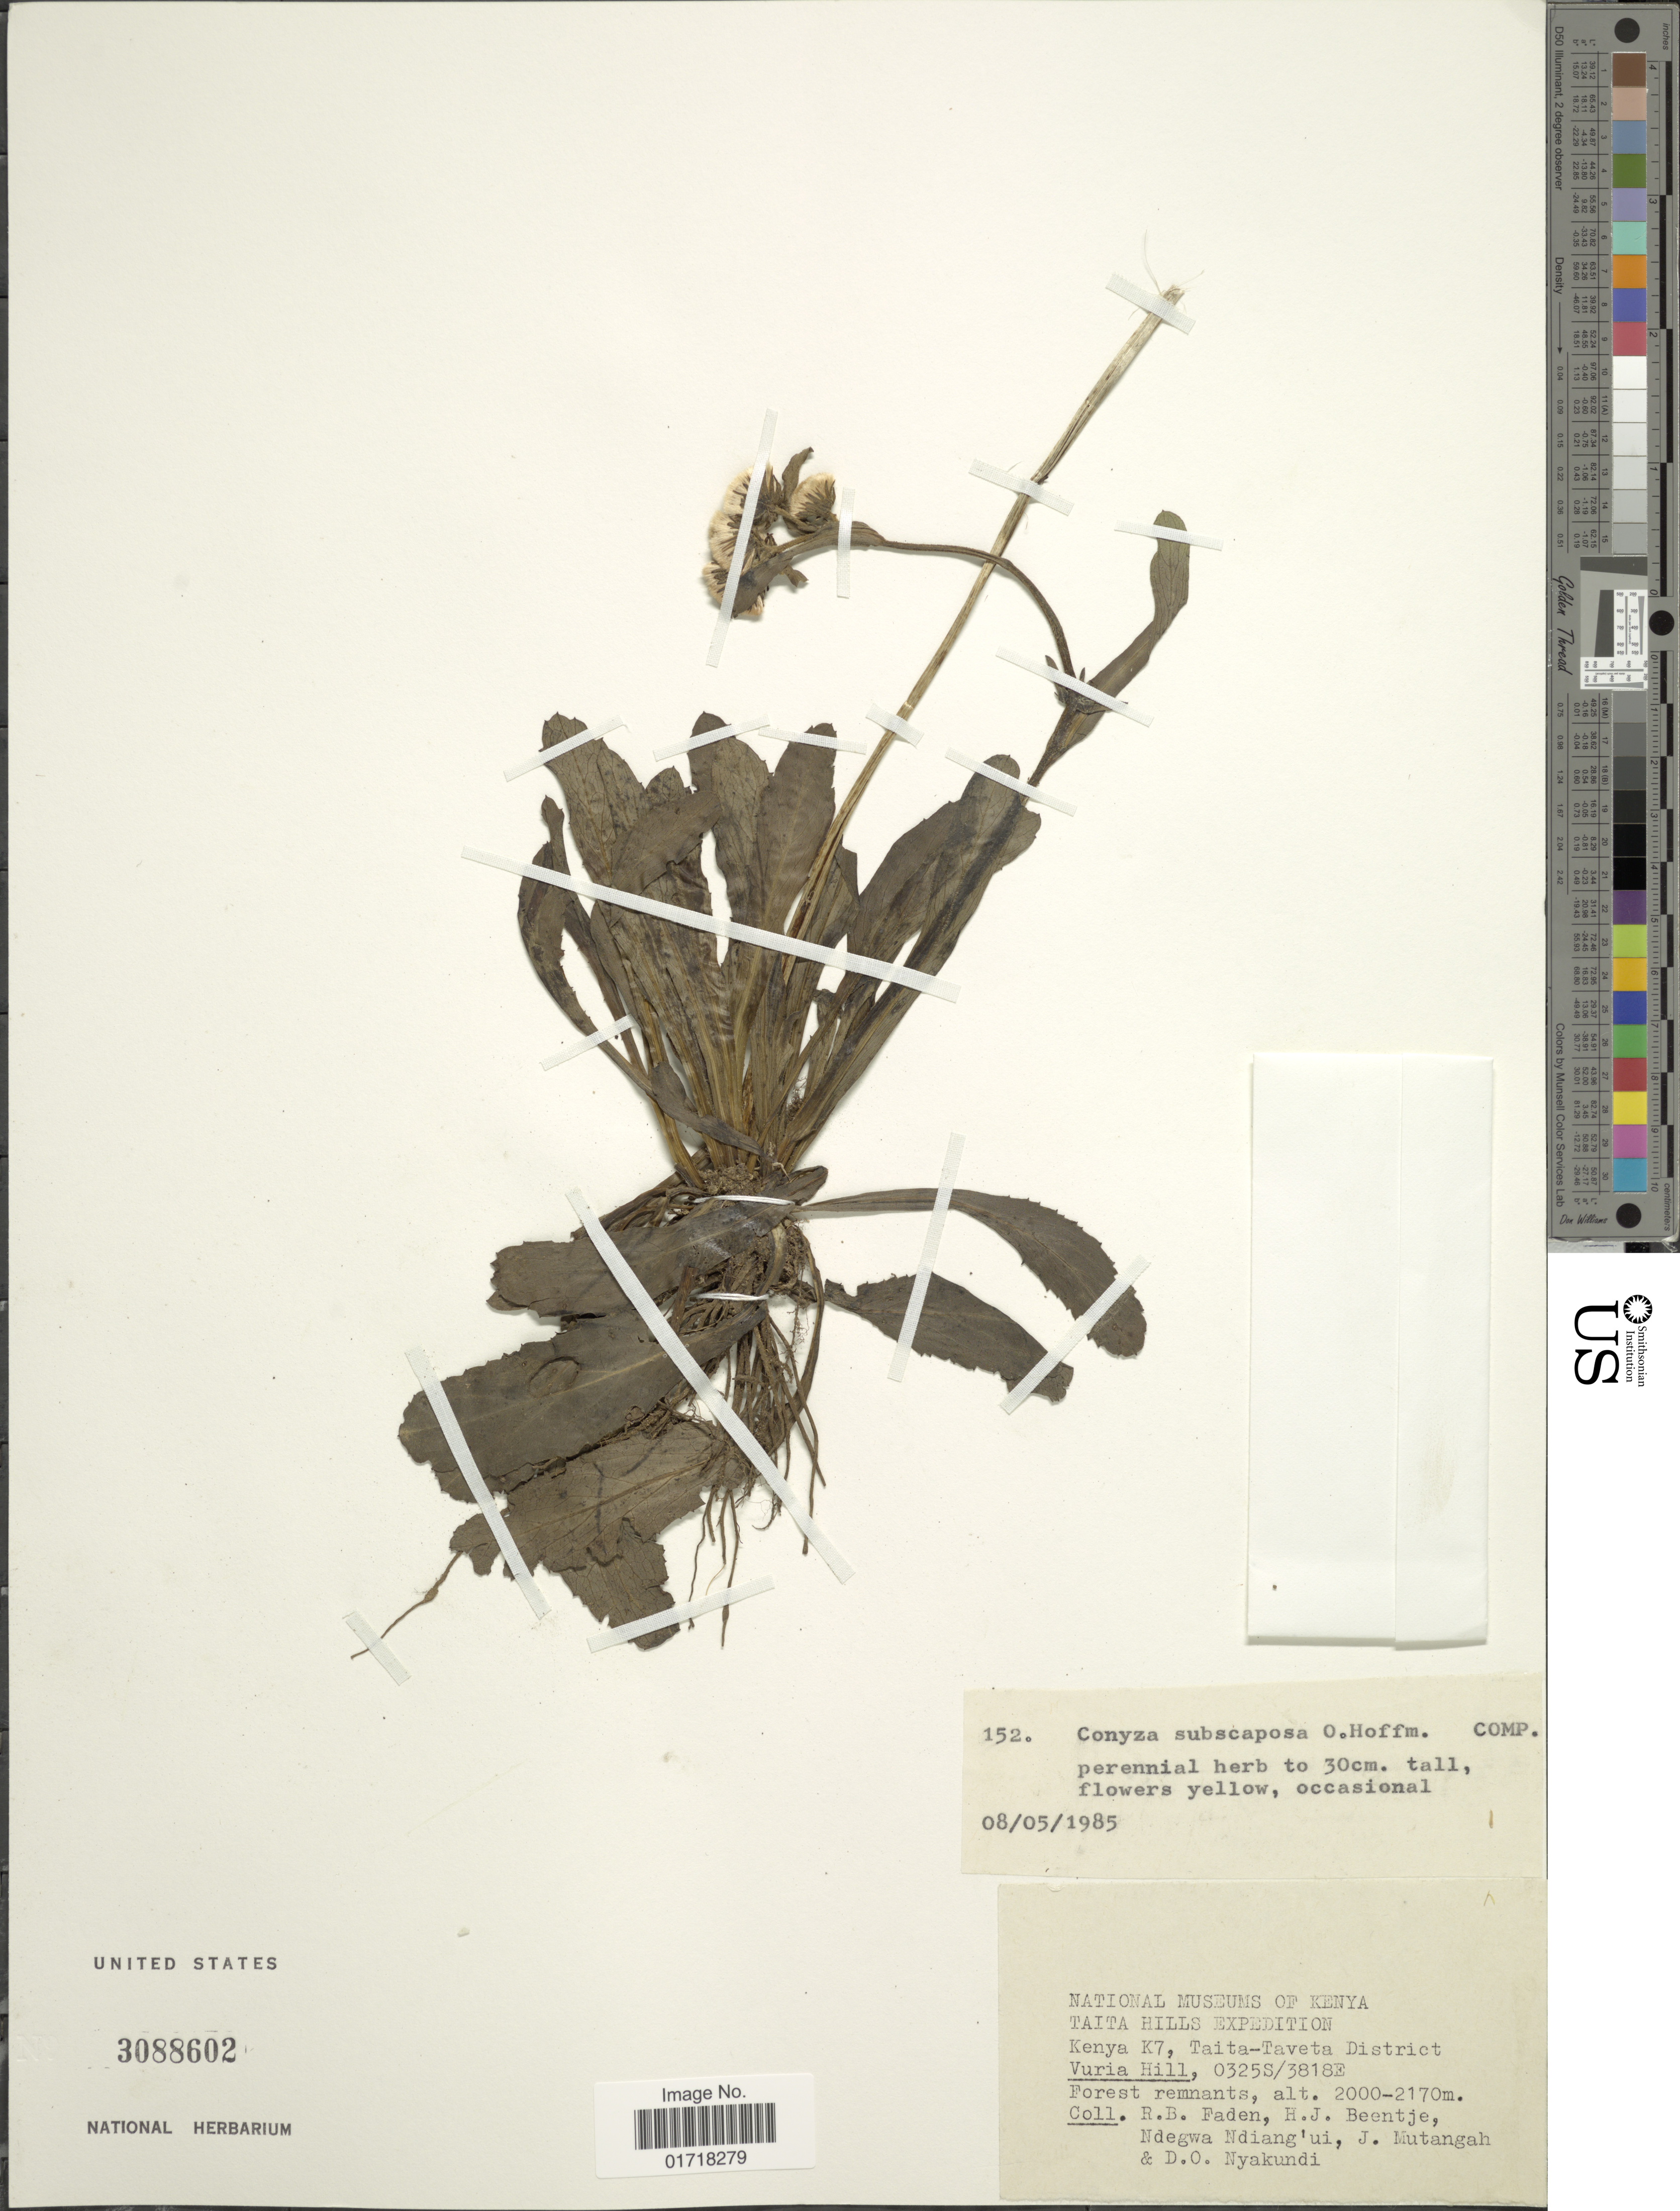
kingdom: Plantae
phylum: Tracheophyta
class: Magnoliopsida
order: Asterales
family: Asteraceae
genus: Conyza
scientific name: Conyza subcaposa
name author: O. Hoffm.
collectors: R. B. Faden, H. J. Beentje, N. Ndiang'ui, J. Mutangah & D. Nyakundi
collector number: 152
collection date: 1985-05-08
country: Kenya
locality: Kenya K7, Taita-Taveta District, Vuria Hill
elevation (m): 2000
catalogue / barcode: US 3088602